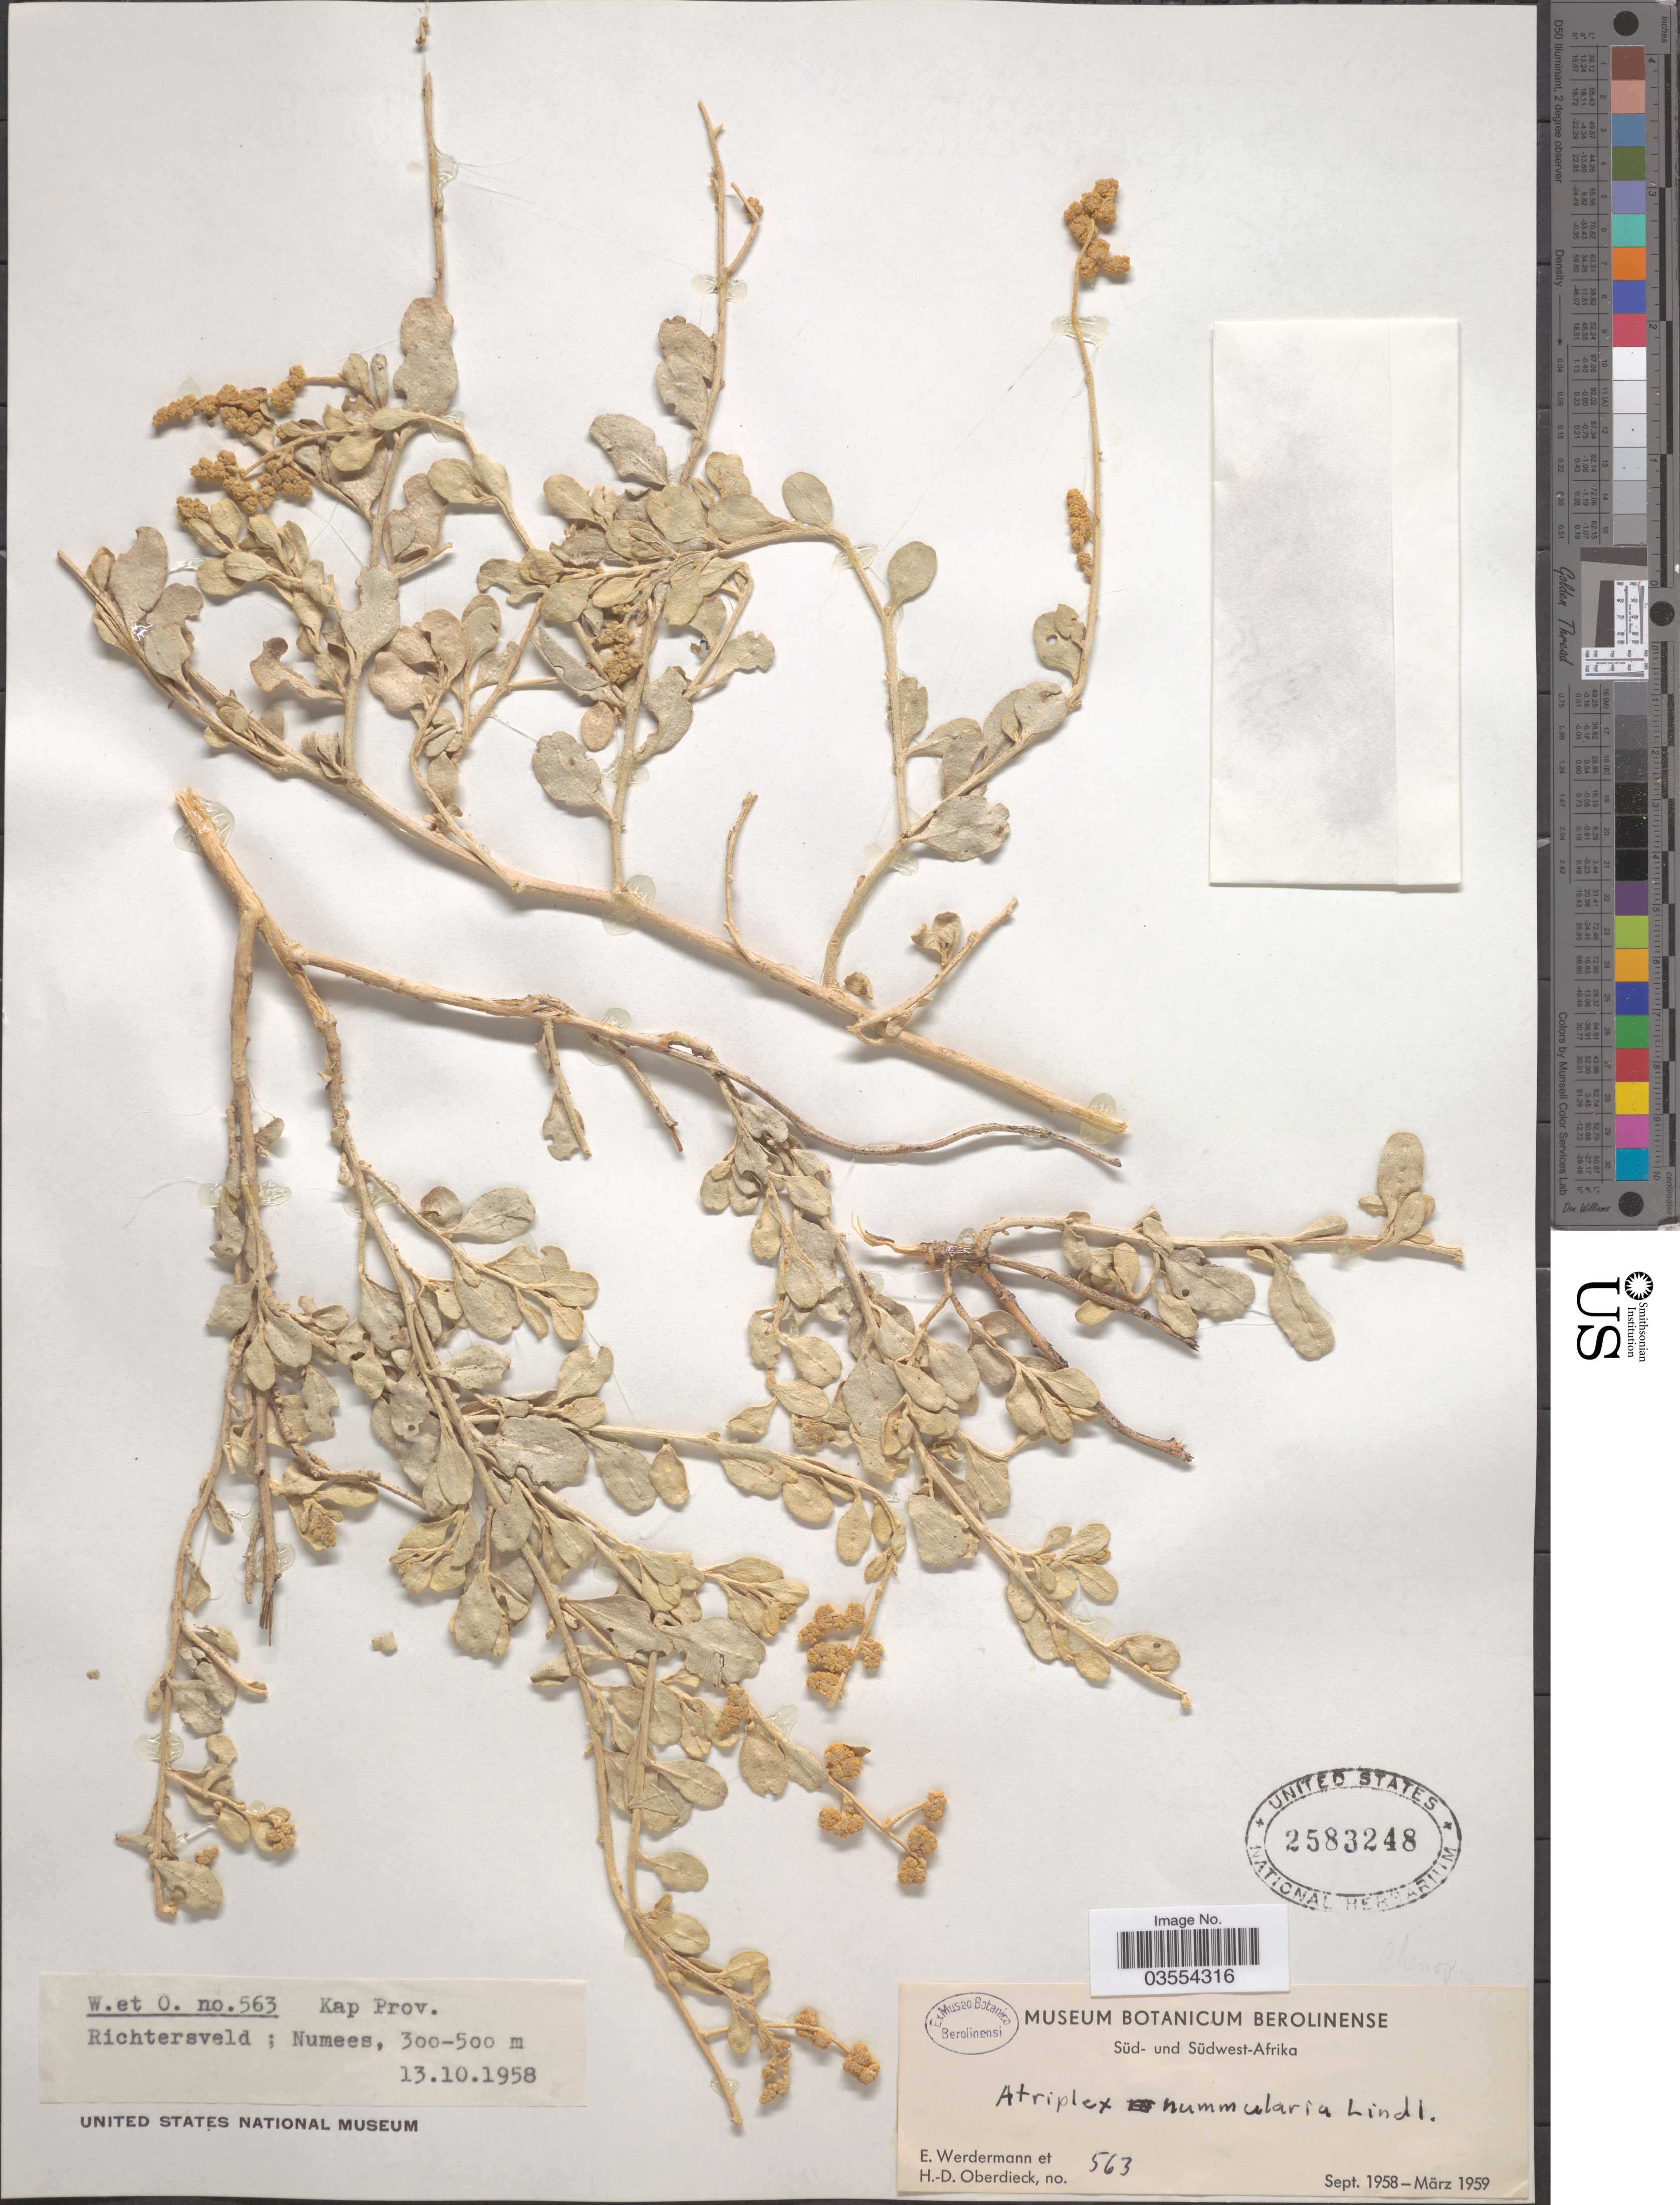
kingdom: Plantae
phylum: Tracheophyta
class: Magnoliopsida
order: Caryophyllales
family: Amaranthaceae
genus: Atriplex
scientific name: Atriplex nummularia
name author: Lindl.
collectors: E. Werdermann & H. Oberdieck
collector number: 563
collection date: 1958-10-13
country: South Africa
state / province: Northern Cape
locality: Kap Prov., Richtersveld; Numees.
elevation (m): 300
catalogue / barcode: US 2583248